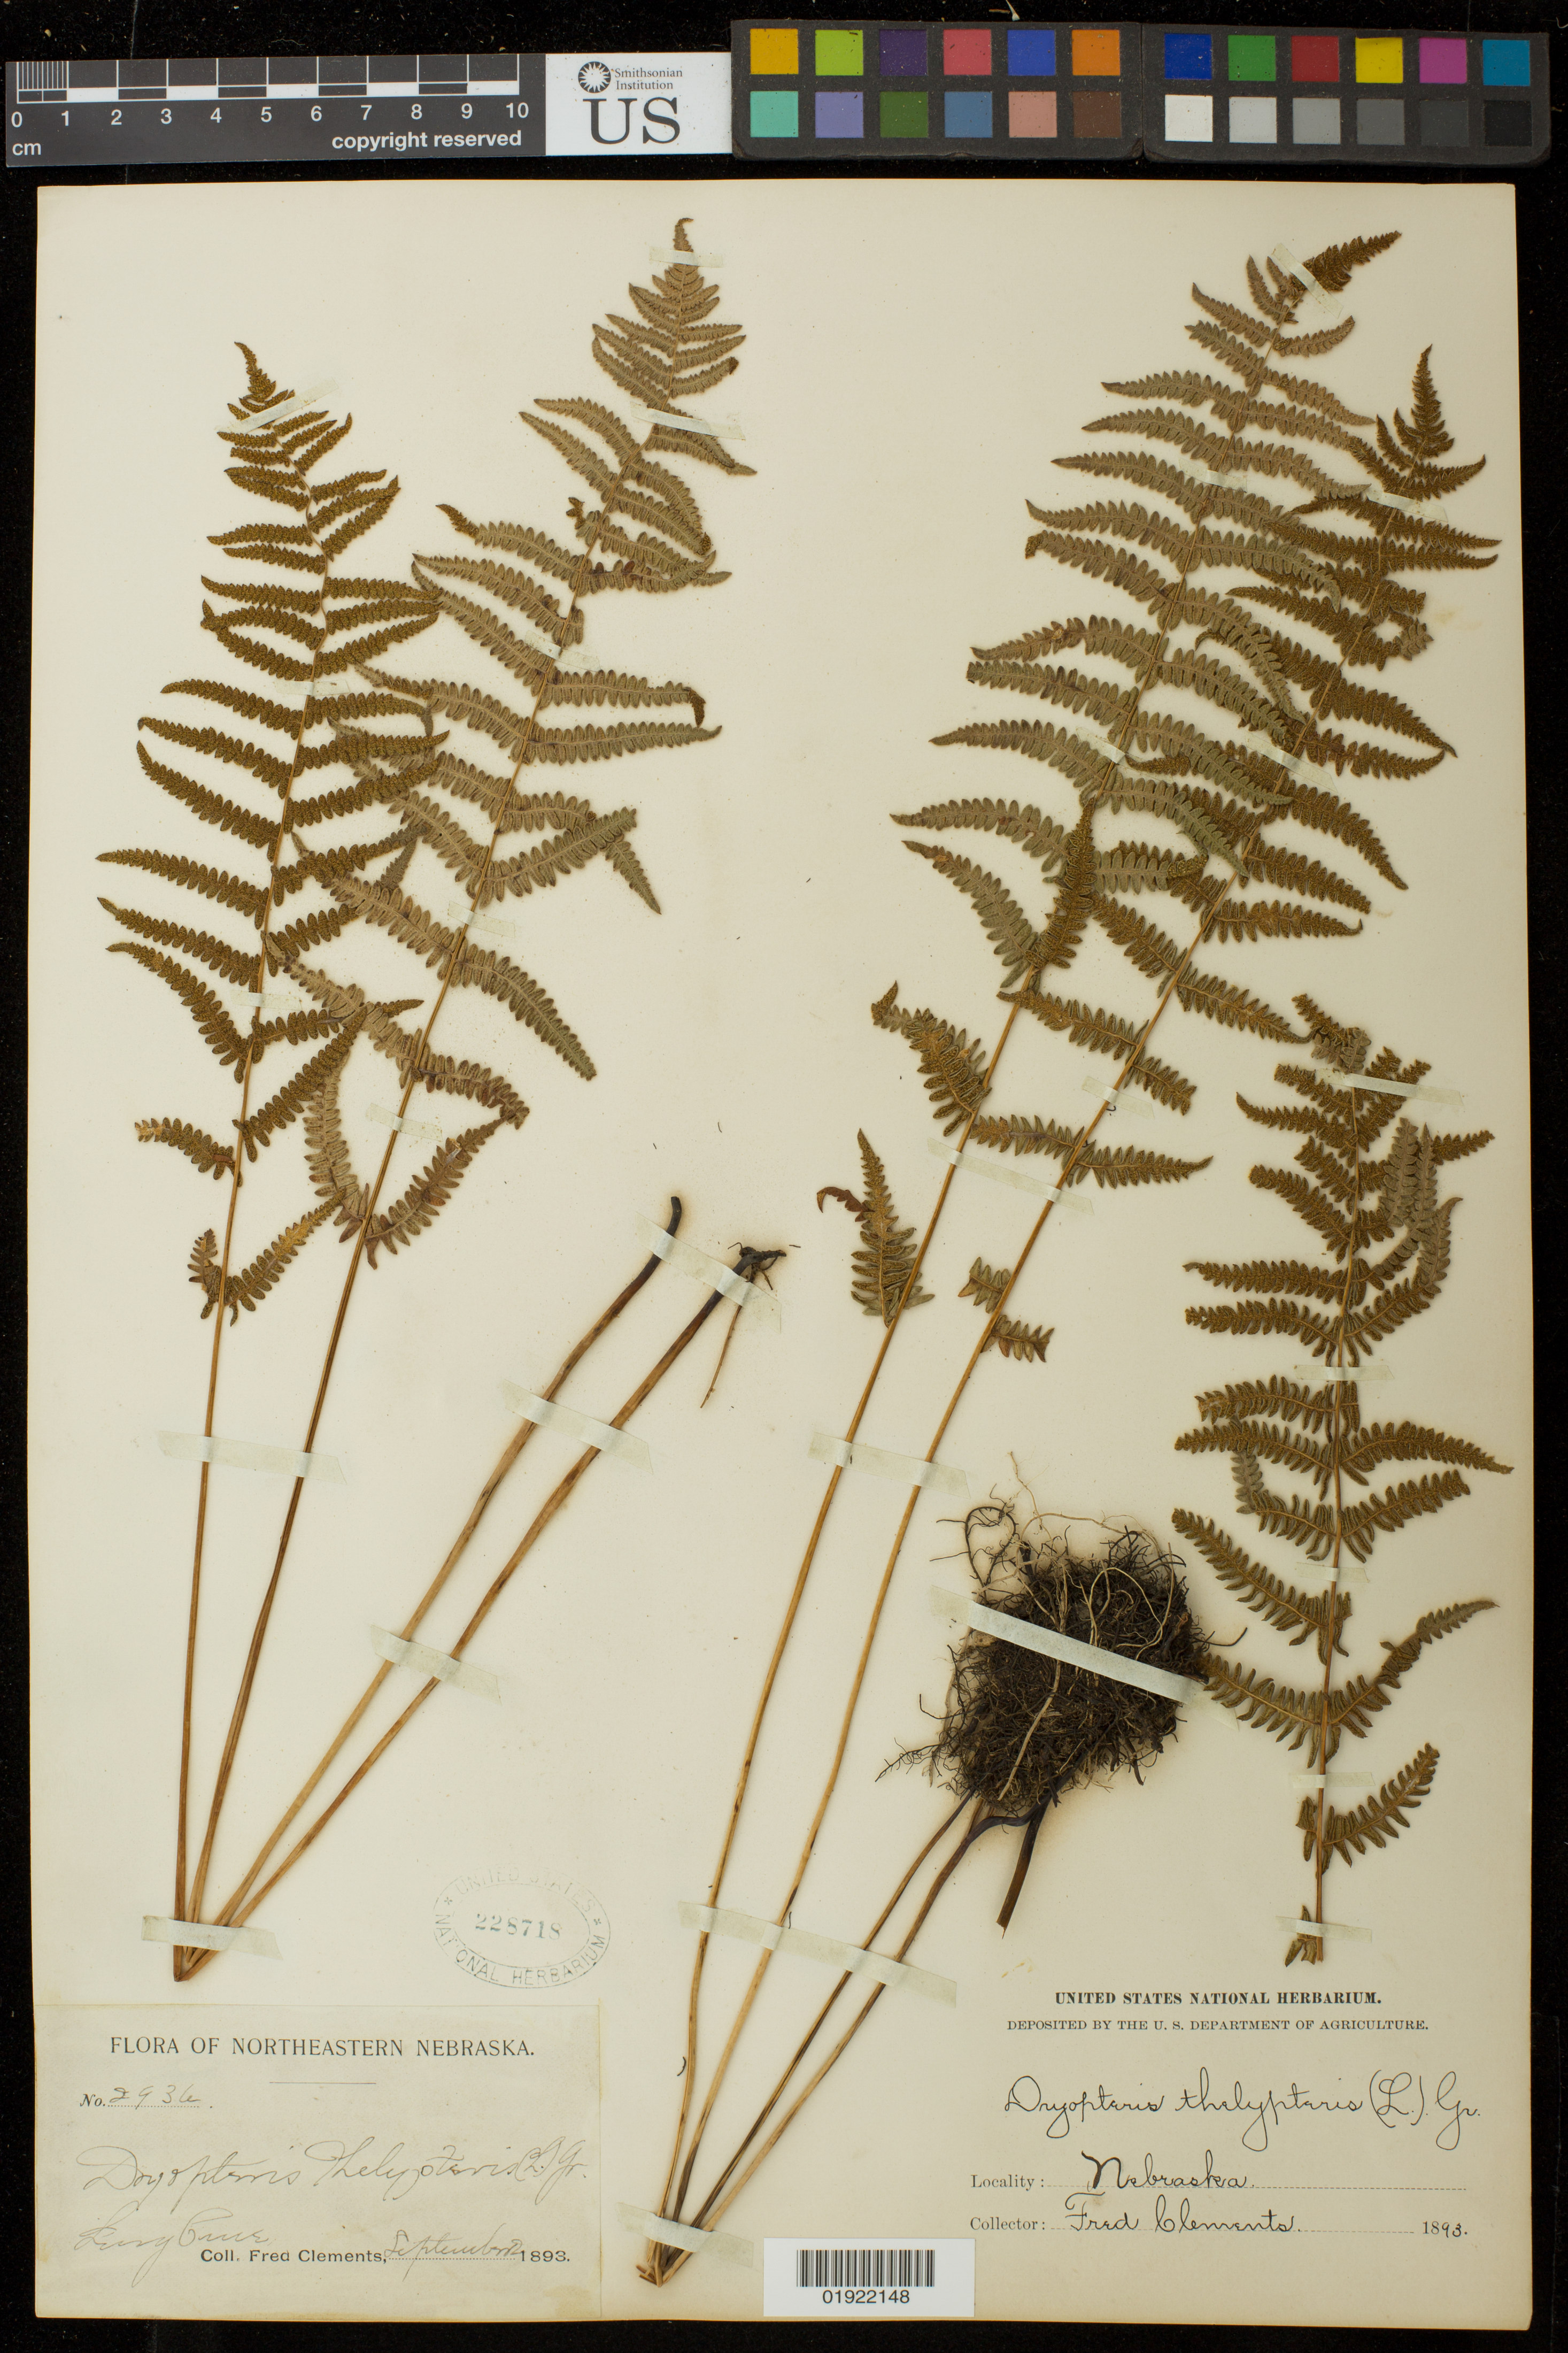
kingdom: Plantae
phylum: Tracheophyta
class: Polypodiopsida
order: Polypodiales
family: Thelypteridaceae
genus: Thelypteris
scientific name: Thelypteris palustris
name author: (Salisb.) Schott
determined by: Schott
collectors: F. Clements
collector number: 2936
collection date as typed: September 1893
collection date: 1893-09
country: United States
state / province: Nebraska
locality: Northeastern Nebraska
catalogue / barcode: US 228718